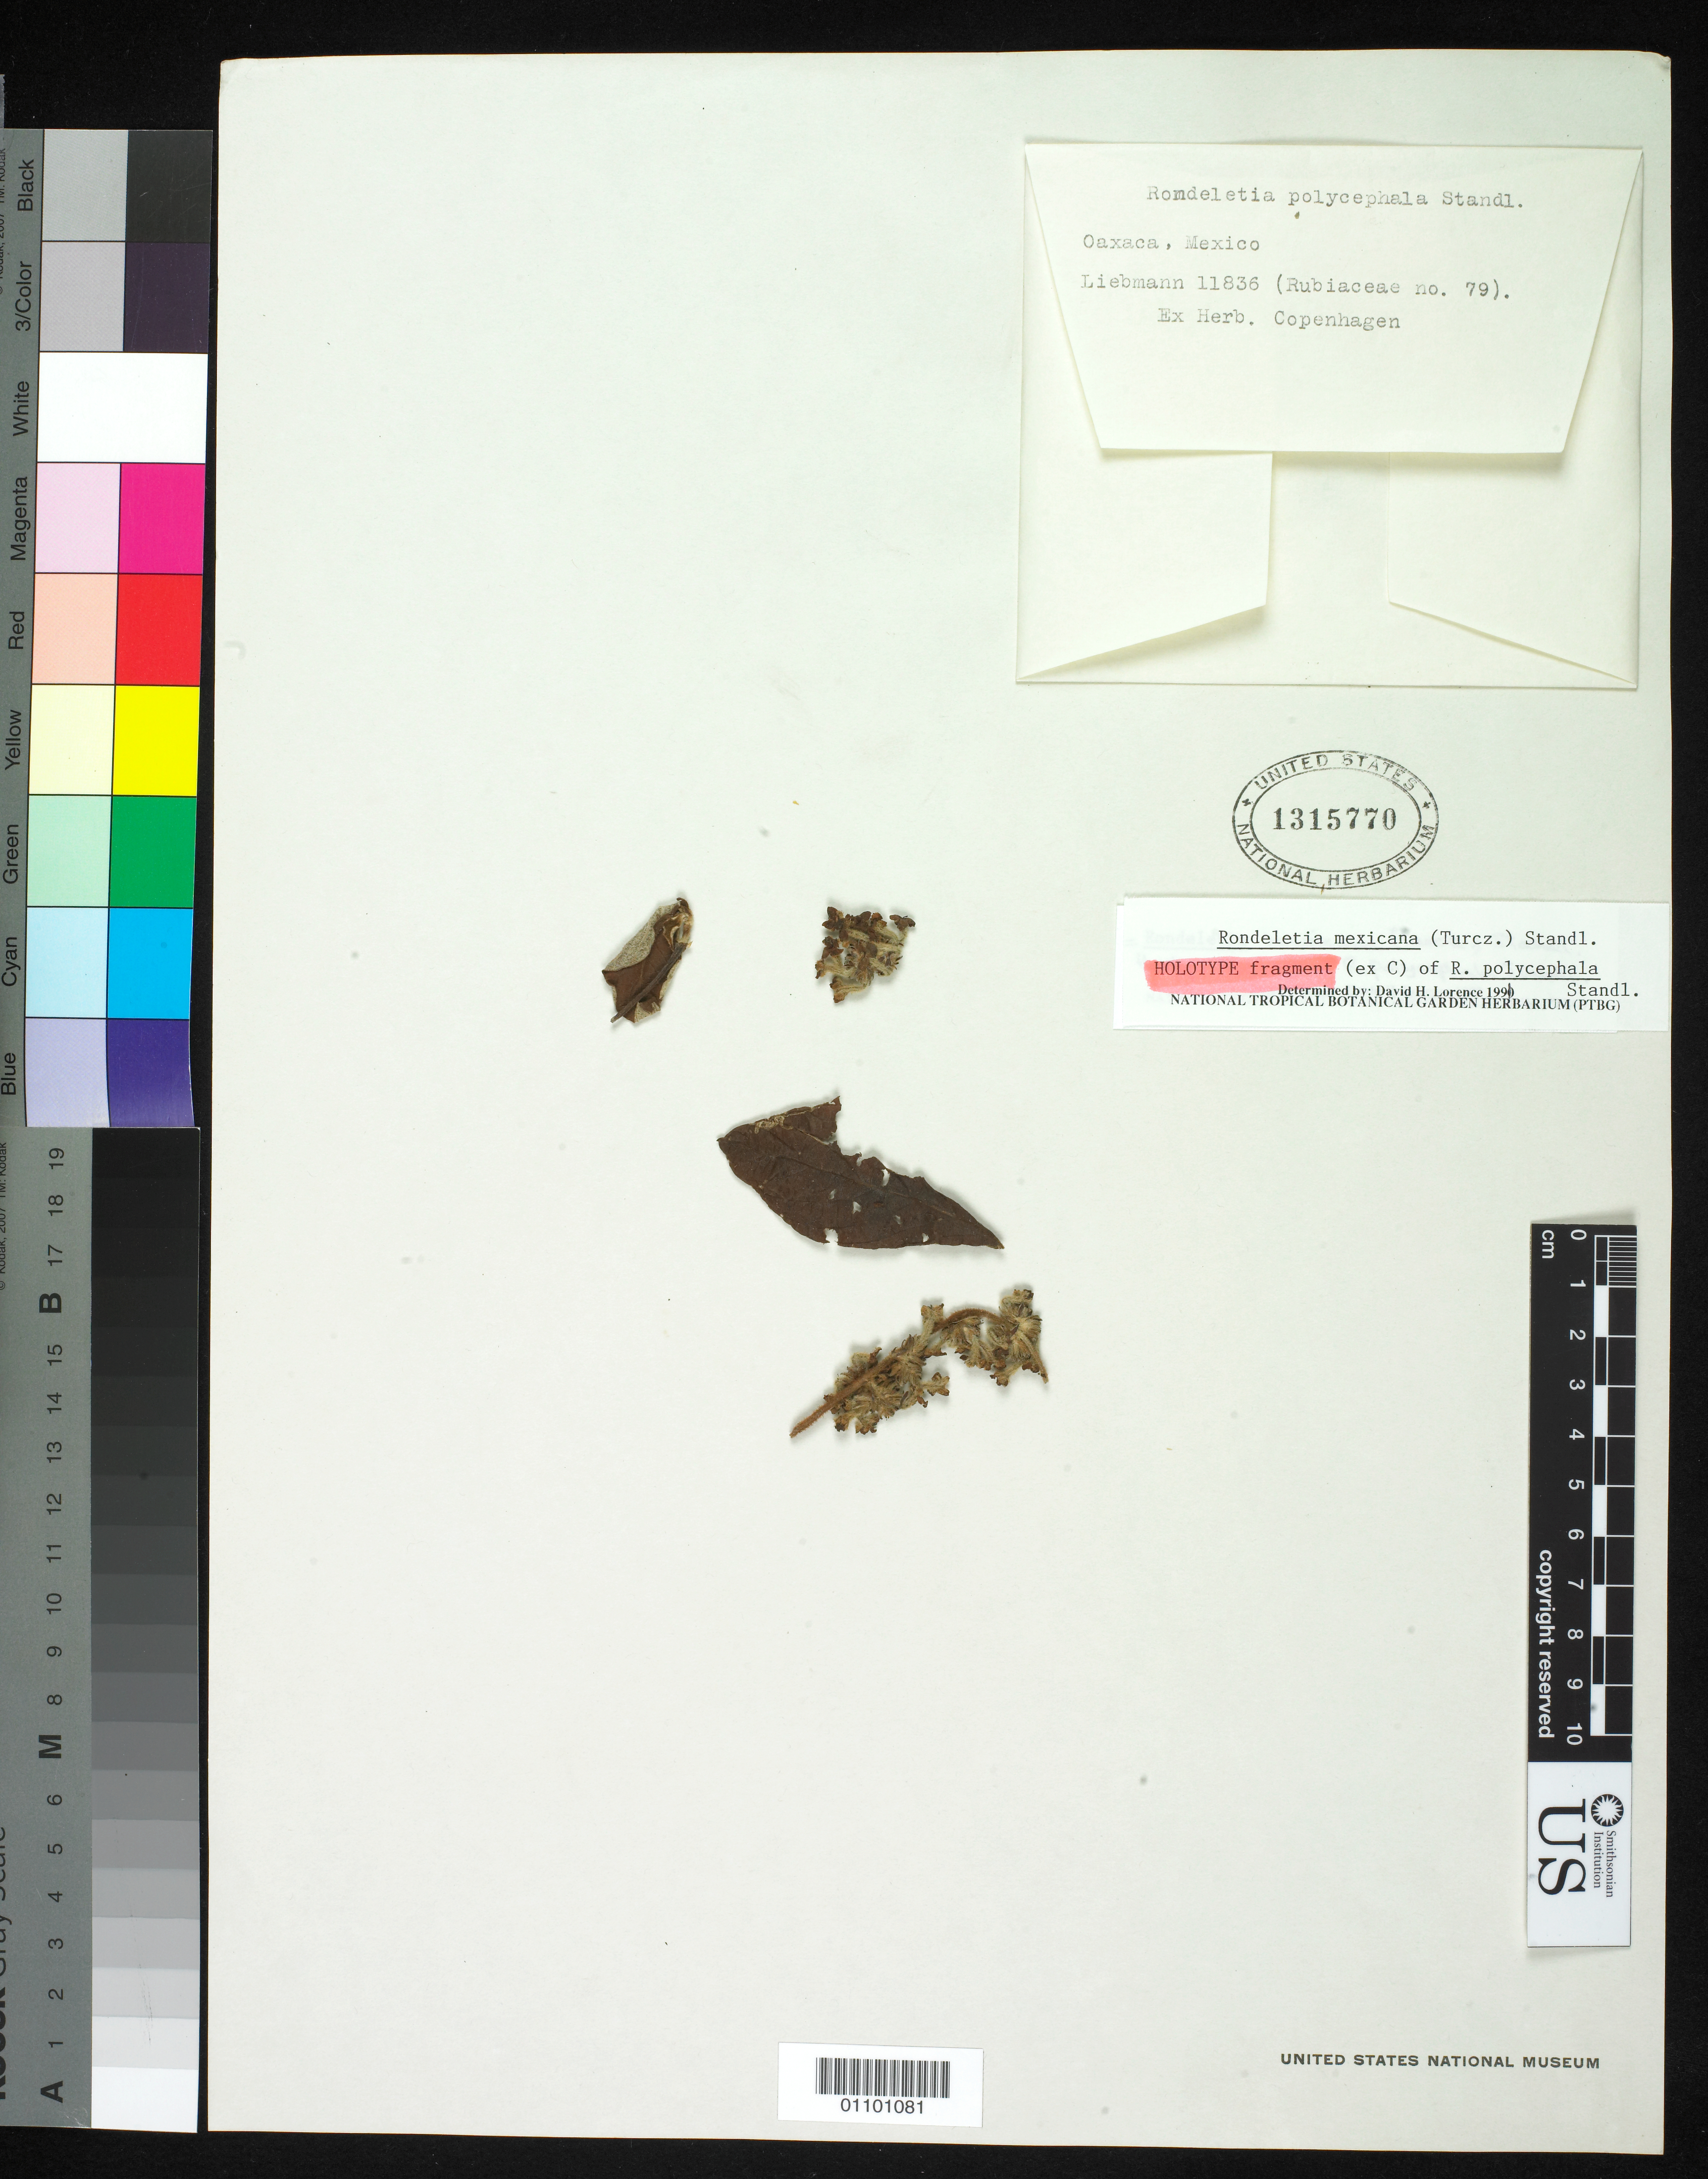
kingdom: Plantae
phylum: Tracheophyta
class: Magnoliopsida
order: Gentianales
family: Rubiaceae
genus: Rondeletia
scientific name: Rondeletia polycephala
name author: Standl.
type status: Type Collection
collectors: F. M. Liebmann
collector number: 11826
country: Mexico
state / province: Oaxaca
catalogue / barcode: US 1315770